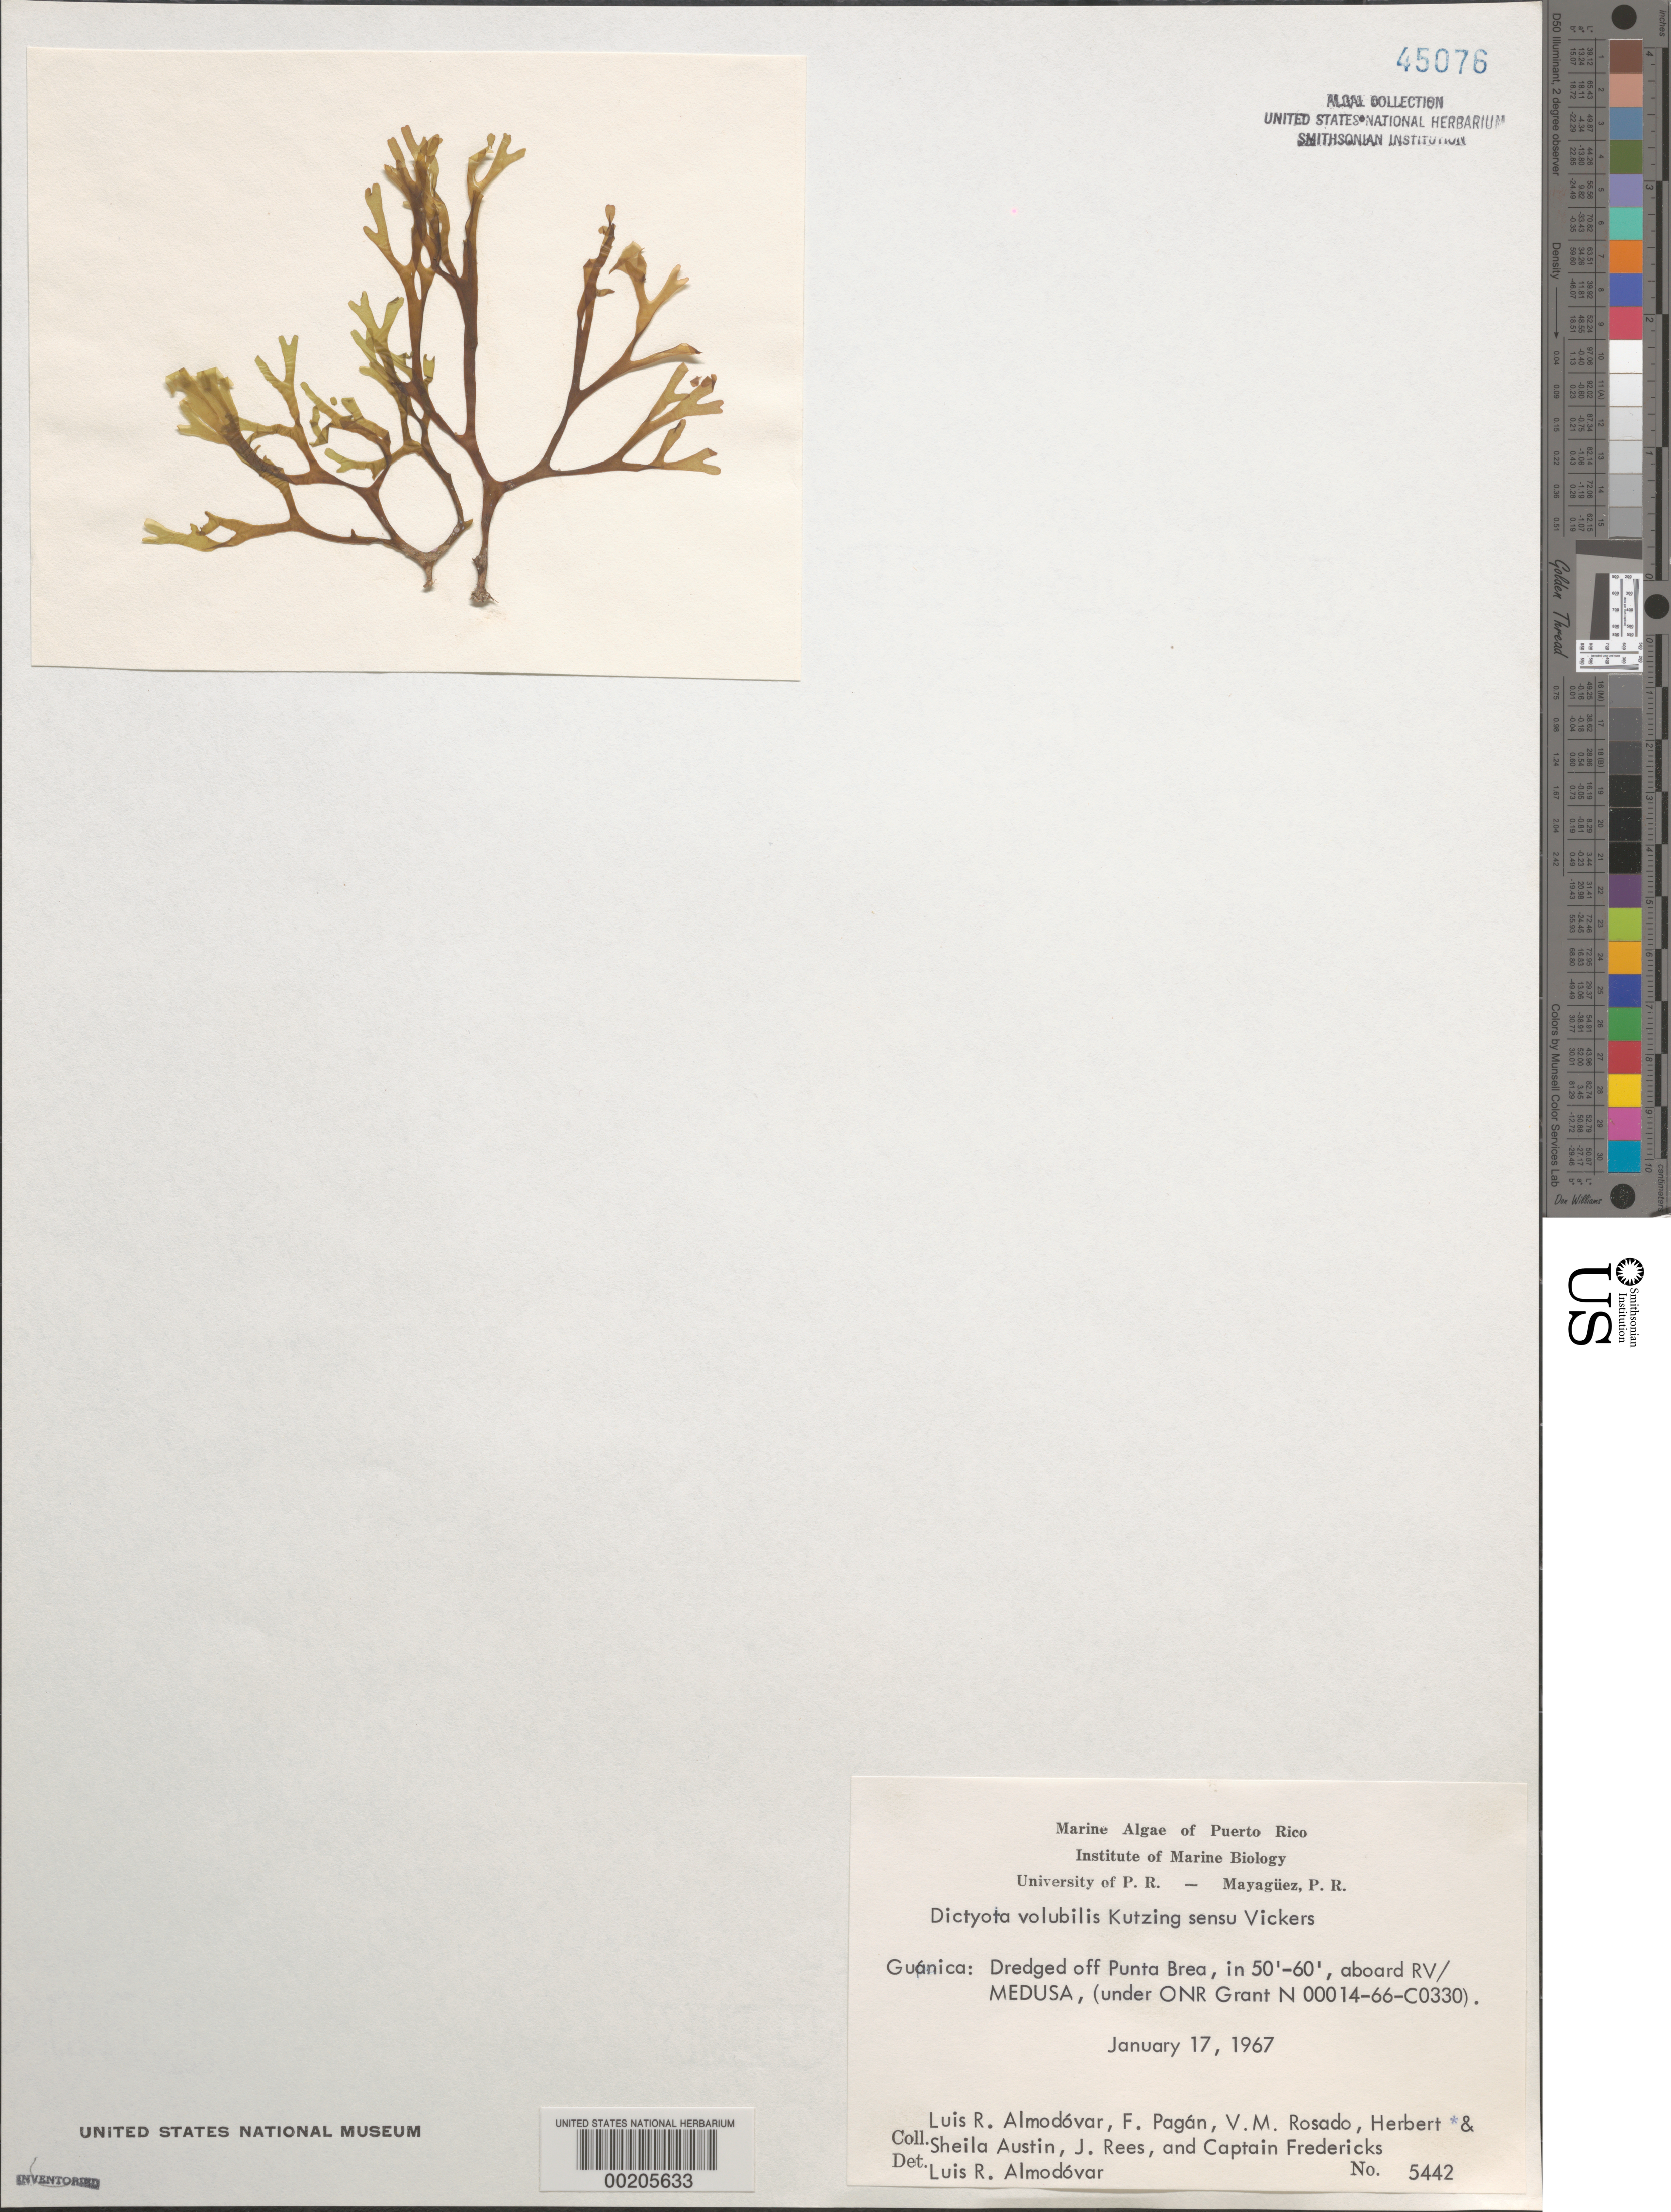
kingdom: Chromista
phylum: Ochrophyta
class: Phaeophyceae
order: Dictyotales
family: Dictyotaceae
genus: Dictyota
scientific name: Dictyota dichotoma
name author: (Huds.) J.V.Lamouroux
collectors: L. Almodovar, F. Pagan, V. Rosado, H. Austin, S. Austin, J. Rees & C. Fredericks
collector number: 5442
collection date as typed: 17 Jan 1967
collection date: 1967-01-17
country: Puerto Rico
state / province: Guanica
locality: Off Punta Brea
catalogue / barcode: US 45076